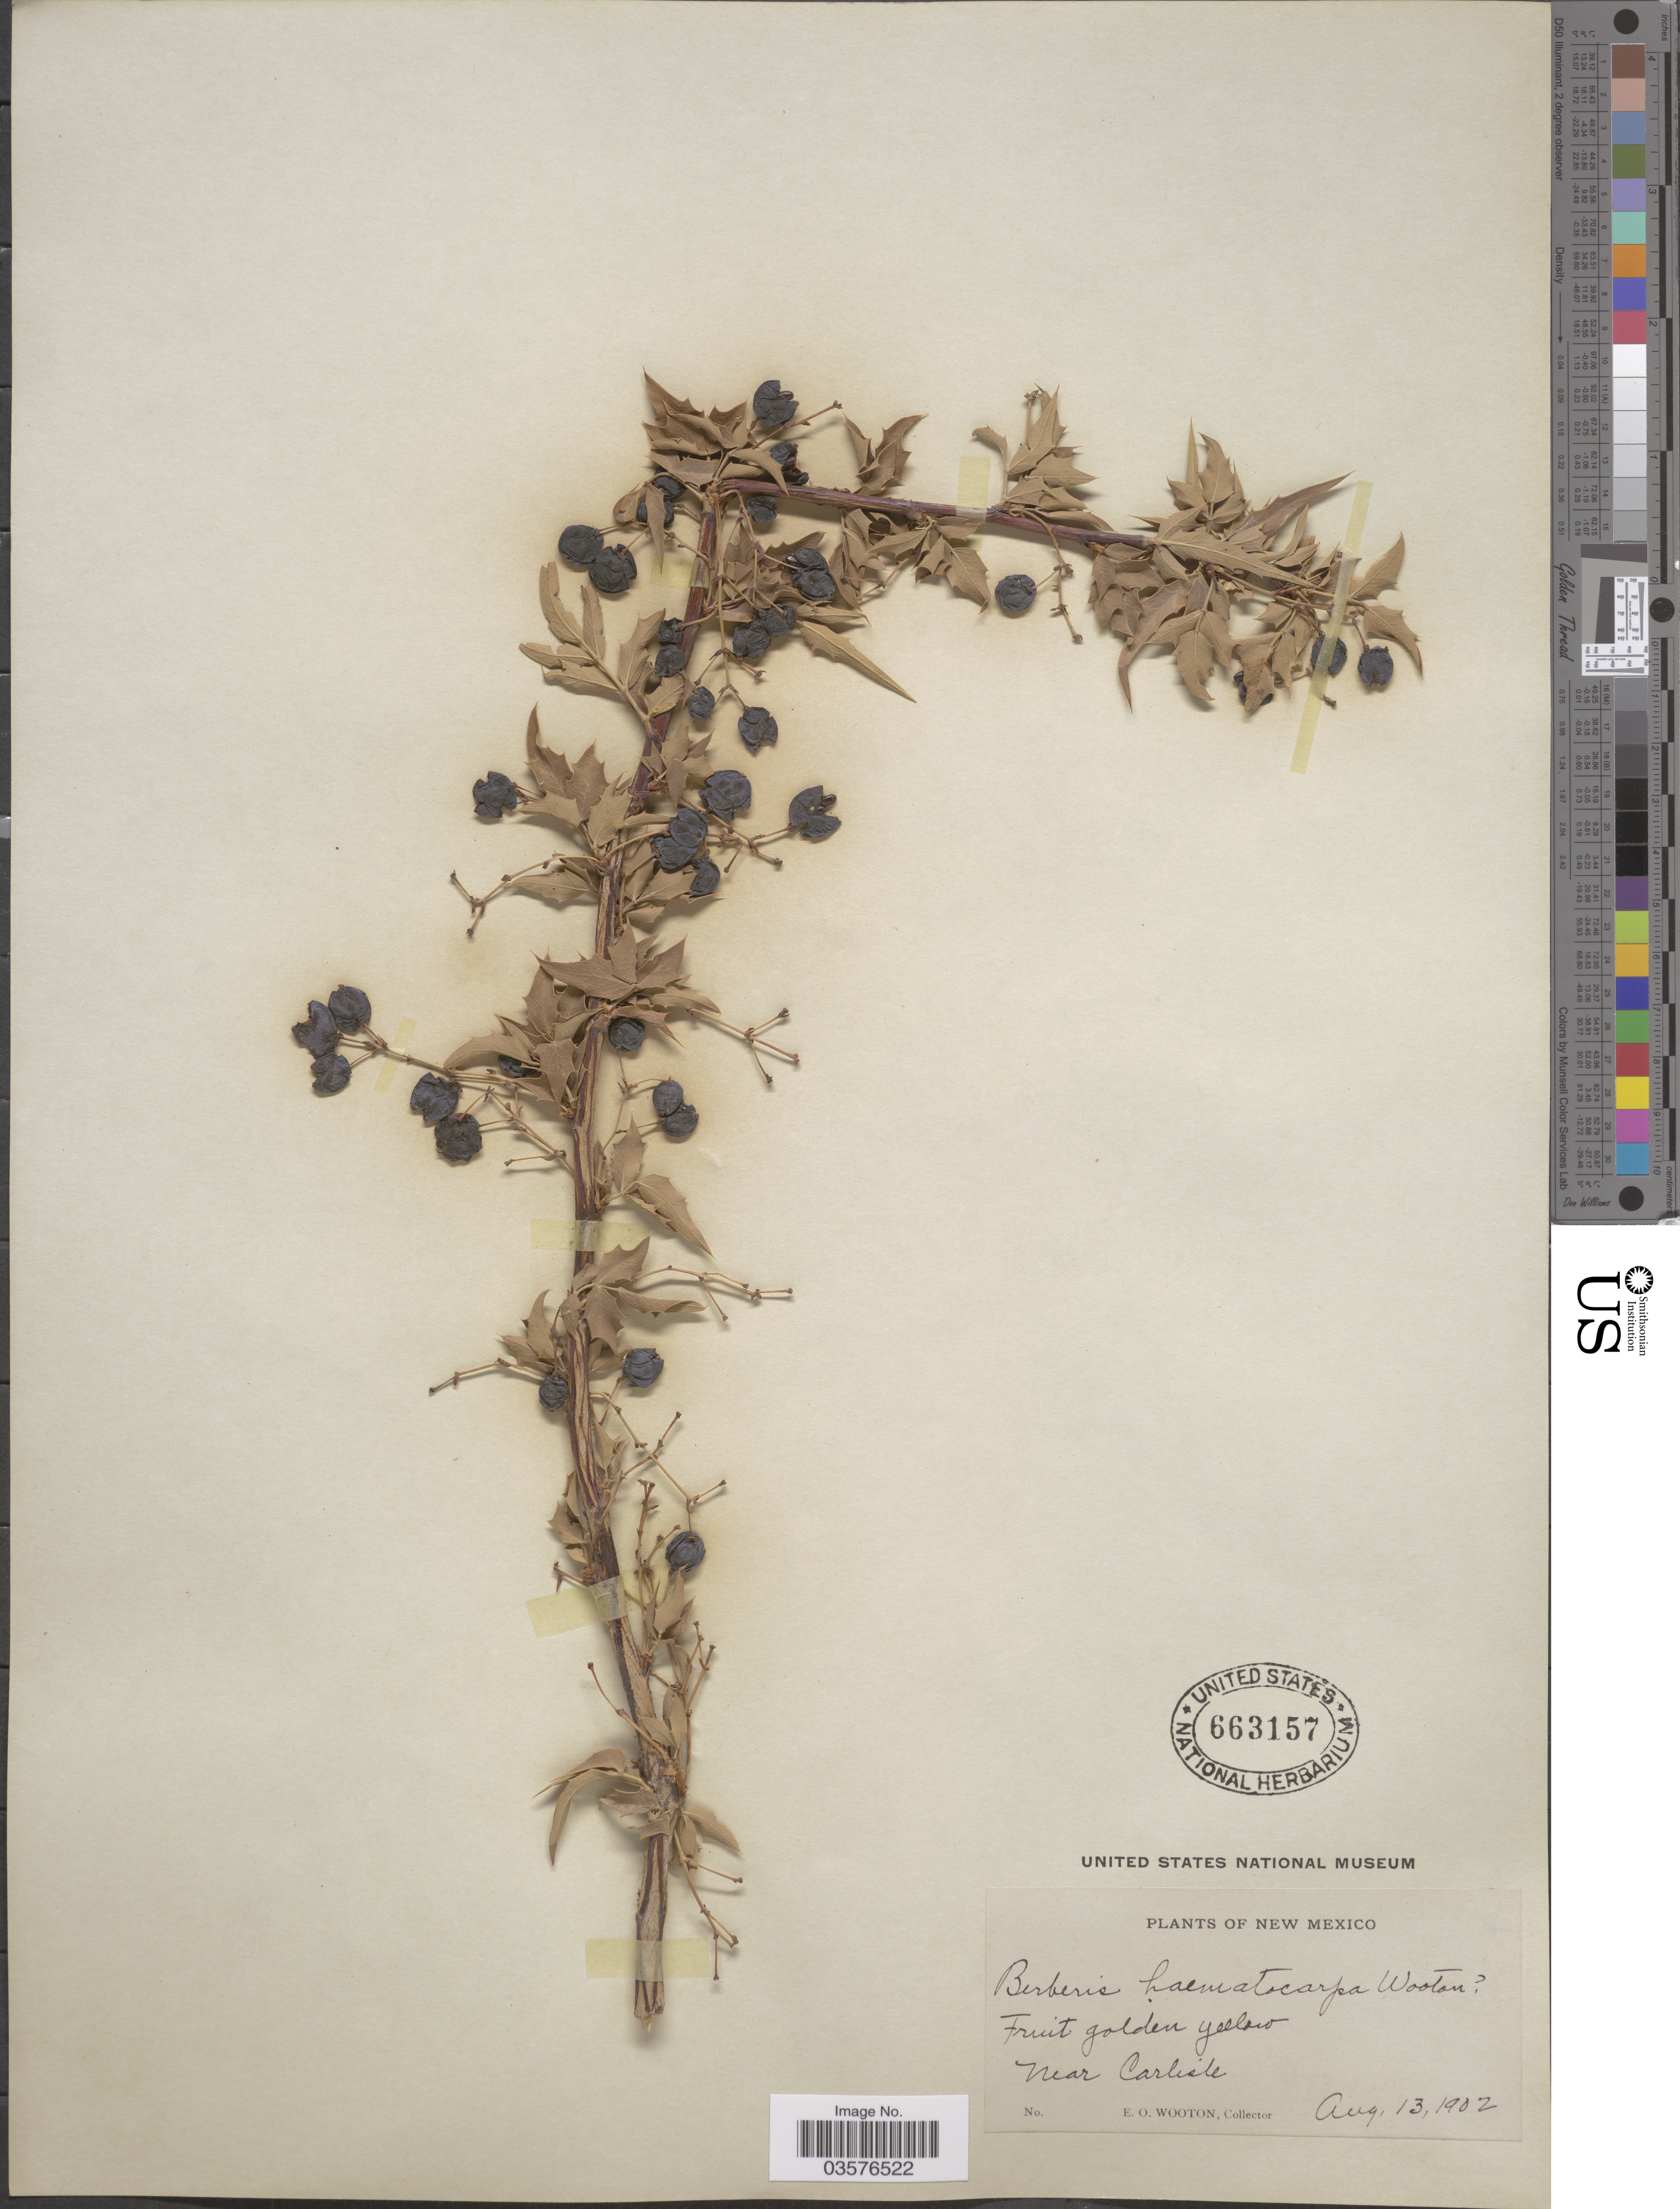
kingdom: Plantae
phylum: Tracheophyta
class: Magnoliopsida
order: Ranunculales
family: Berberidaceae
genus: Mahonia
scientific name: Mahonia haematocarpa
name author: (Wooton) Fedde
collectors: E. O. Wooton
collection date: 1902-08-13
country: United States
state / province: New Mexico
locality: Near Carlisle.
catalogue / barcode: US 663157